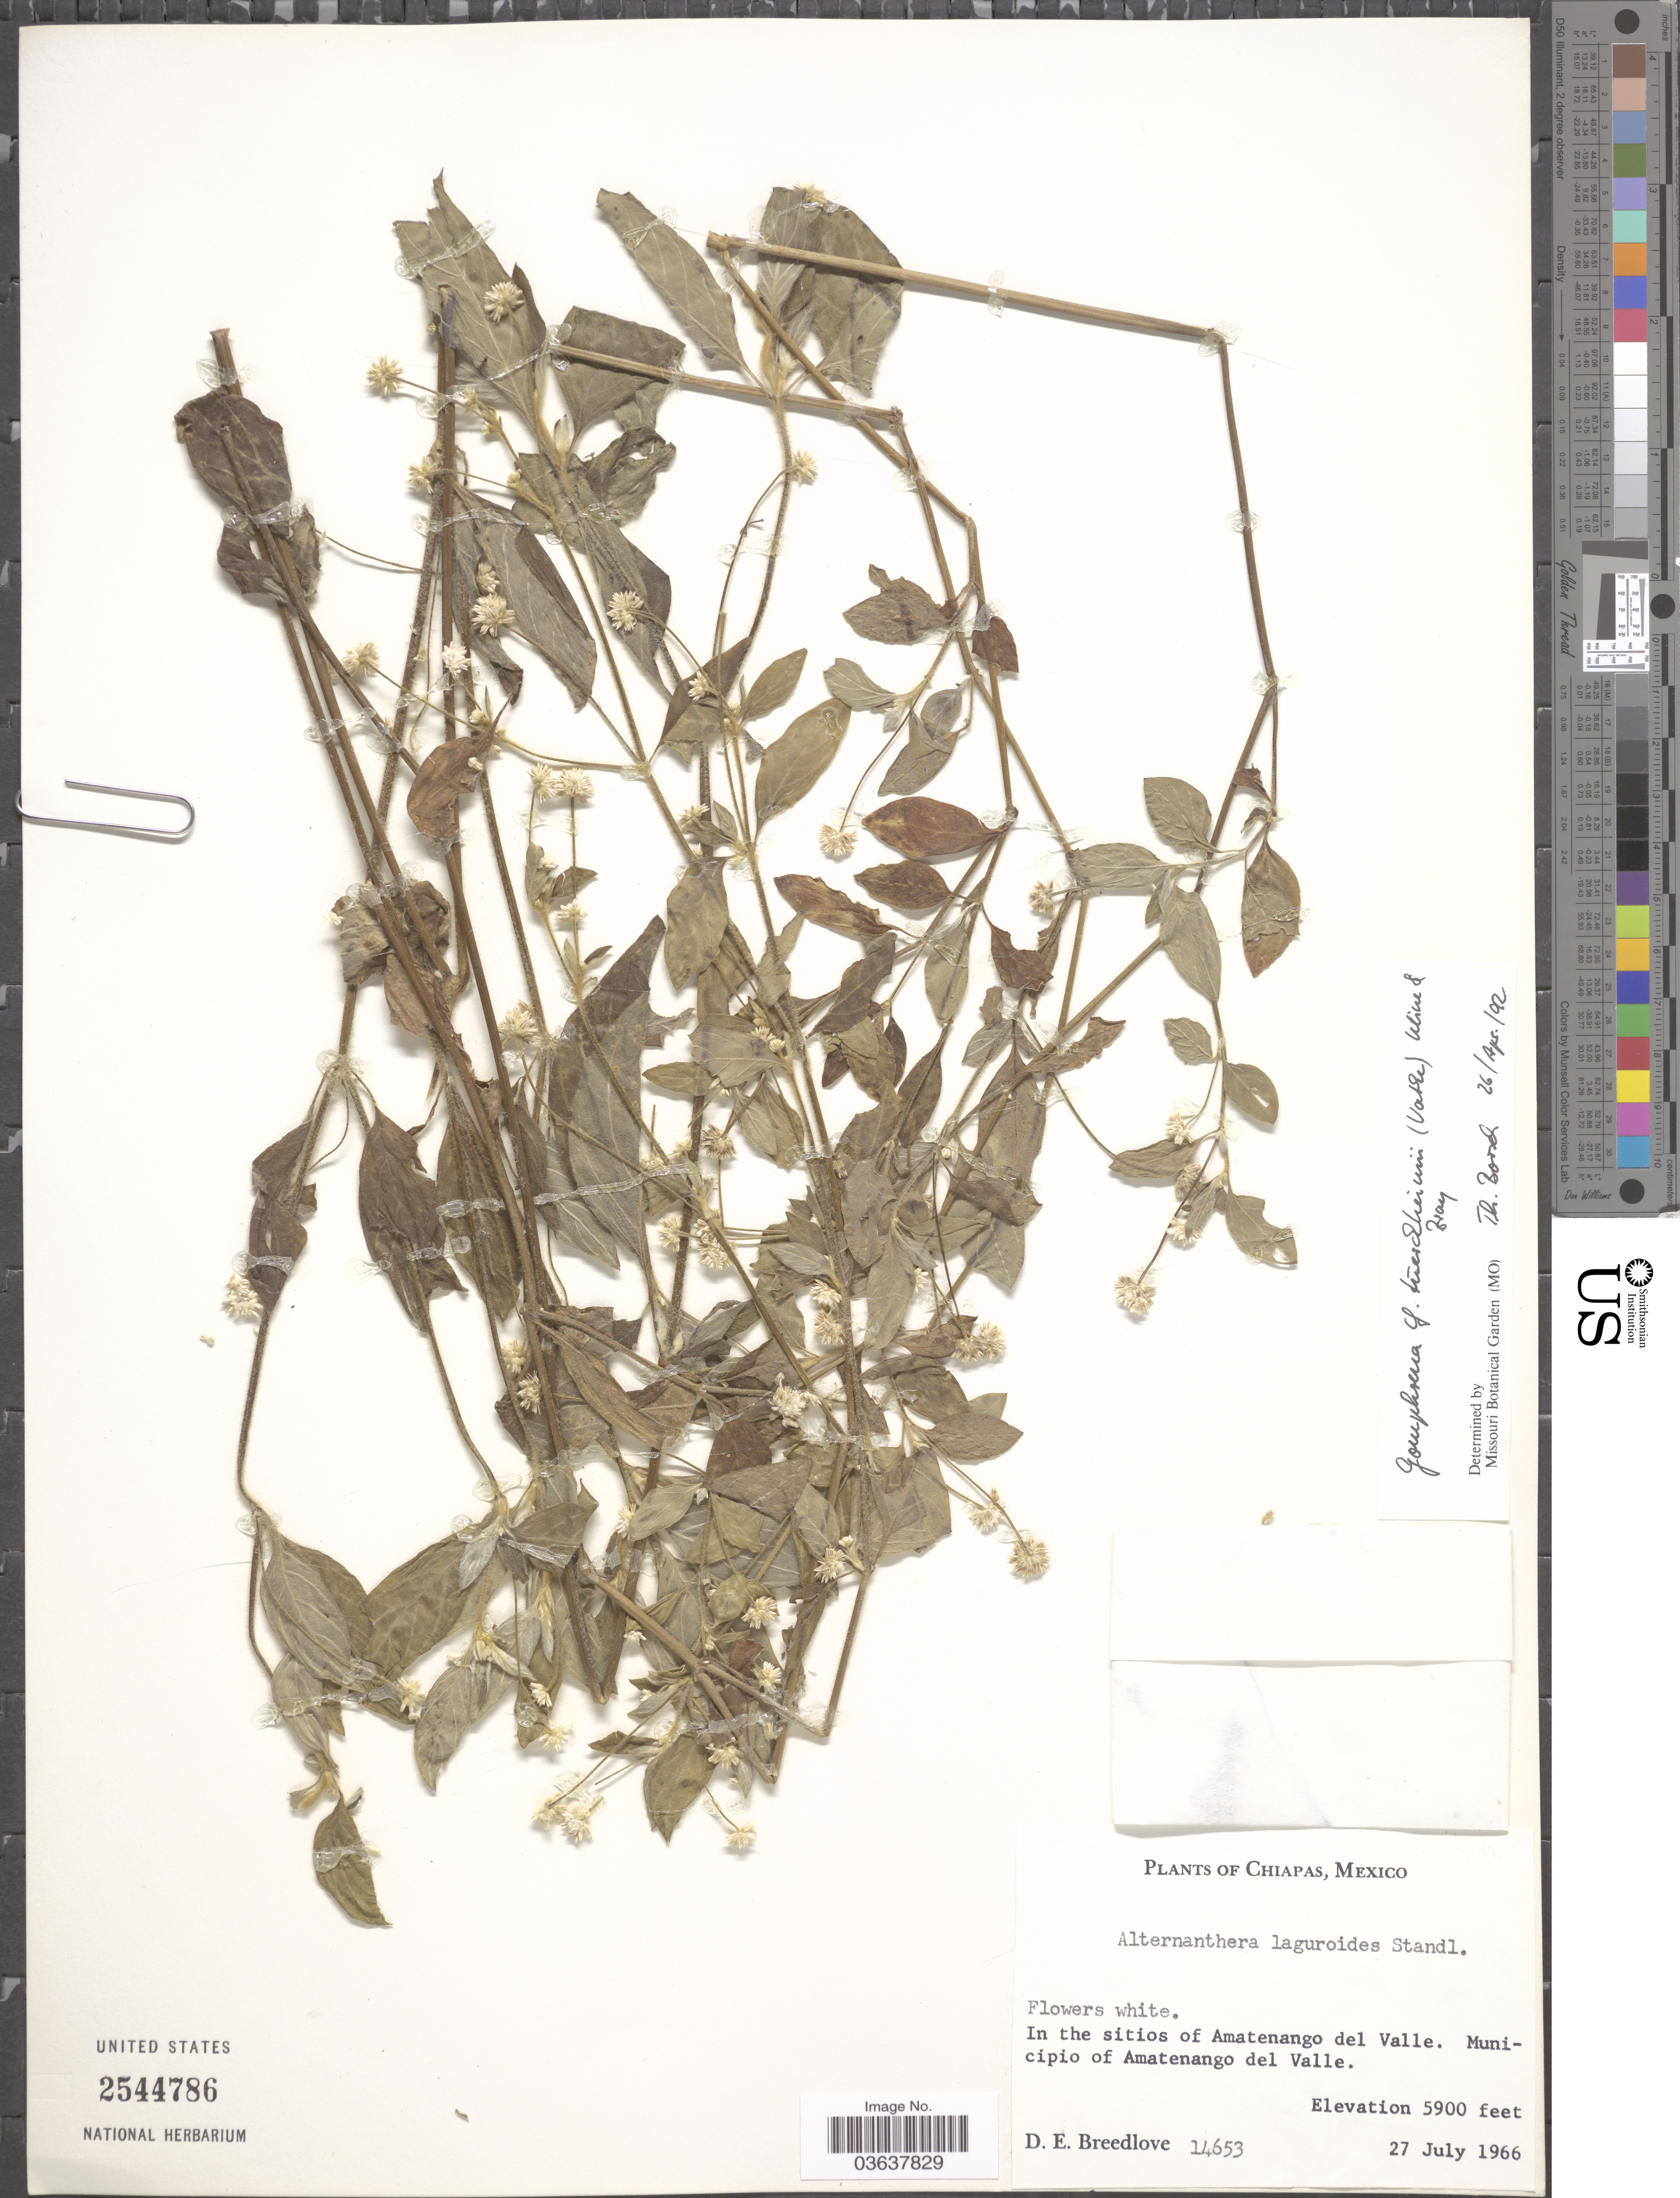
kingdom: Plantae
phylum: Tracheophyta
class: Magnoliopsida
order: Caryophyllales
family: Amaranthaceae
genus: Gomphrena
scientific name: Gomphrena tuerckheimii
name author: Uline & W.L. Bray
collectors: D. E. Breedlove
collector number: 14653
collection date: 1966-07-27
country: Mexico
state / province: Chiapas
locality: In the sitios of Amatenango del Valle. Municipio of Amatenango del Valle.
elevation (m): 1798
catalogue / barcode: US 2544786